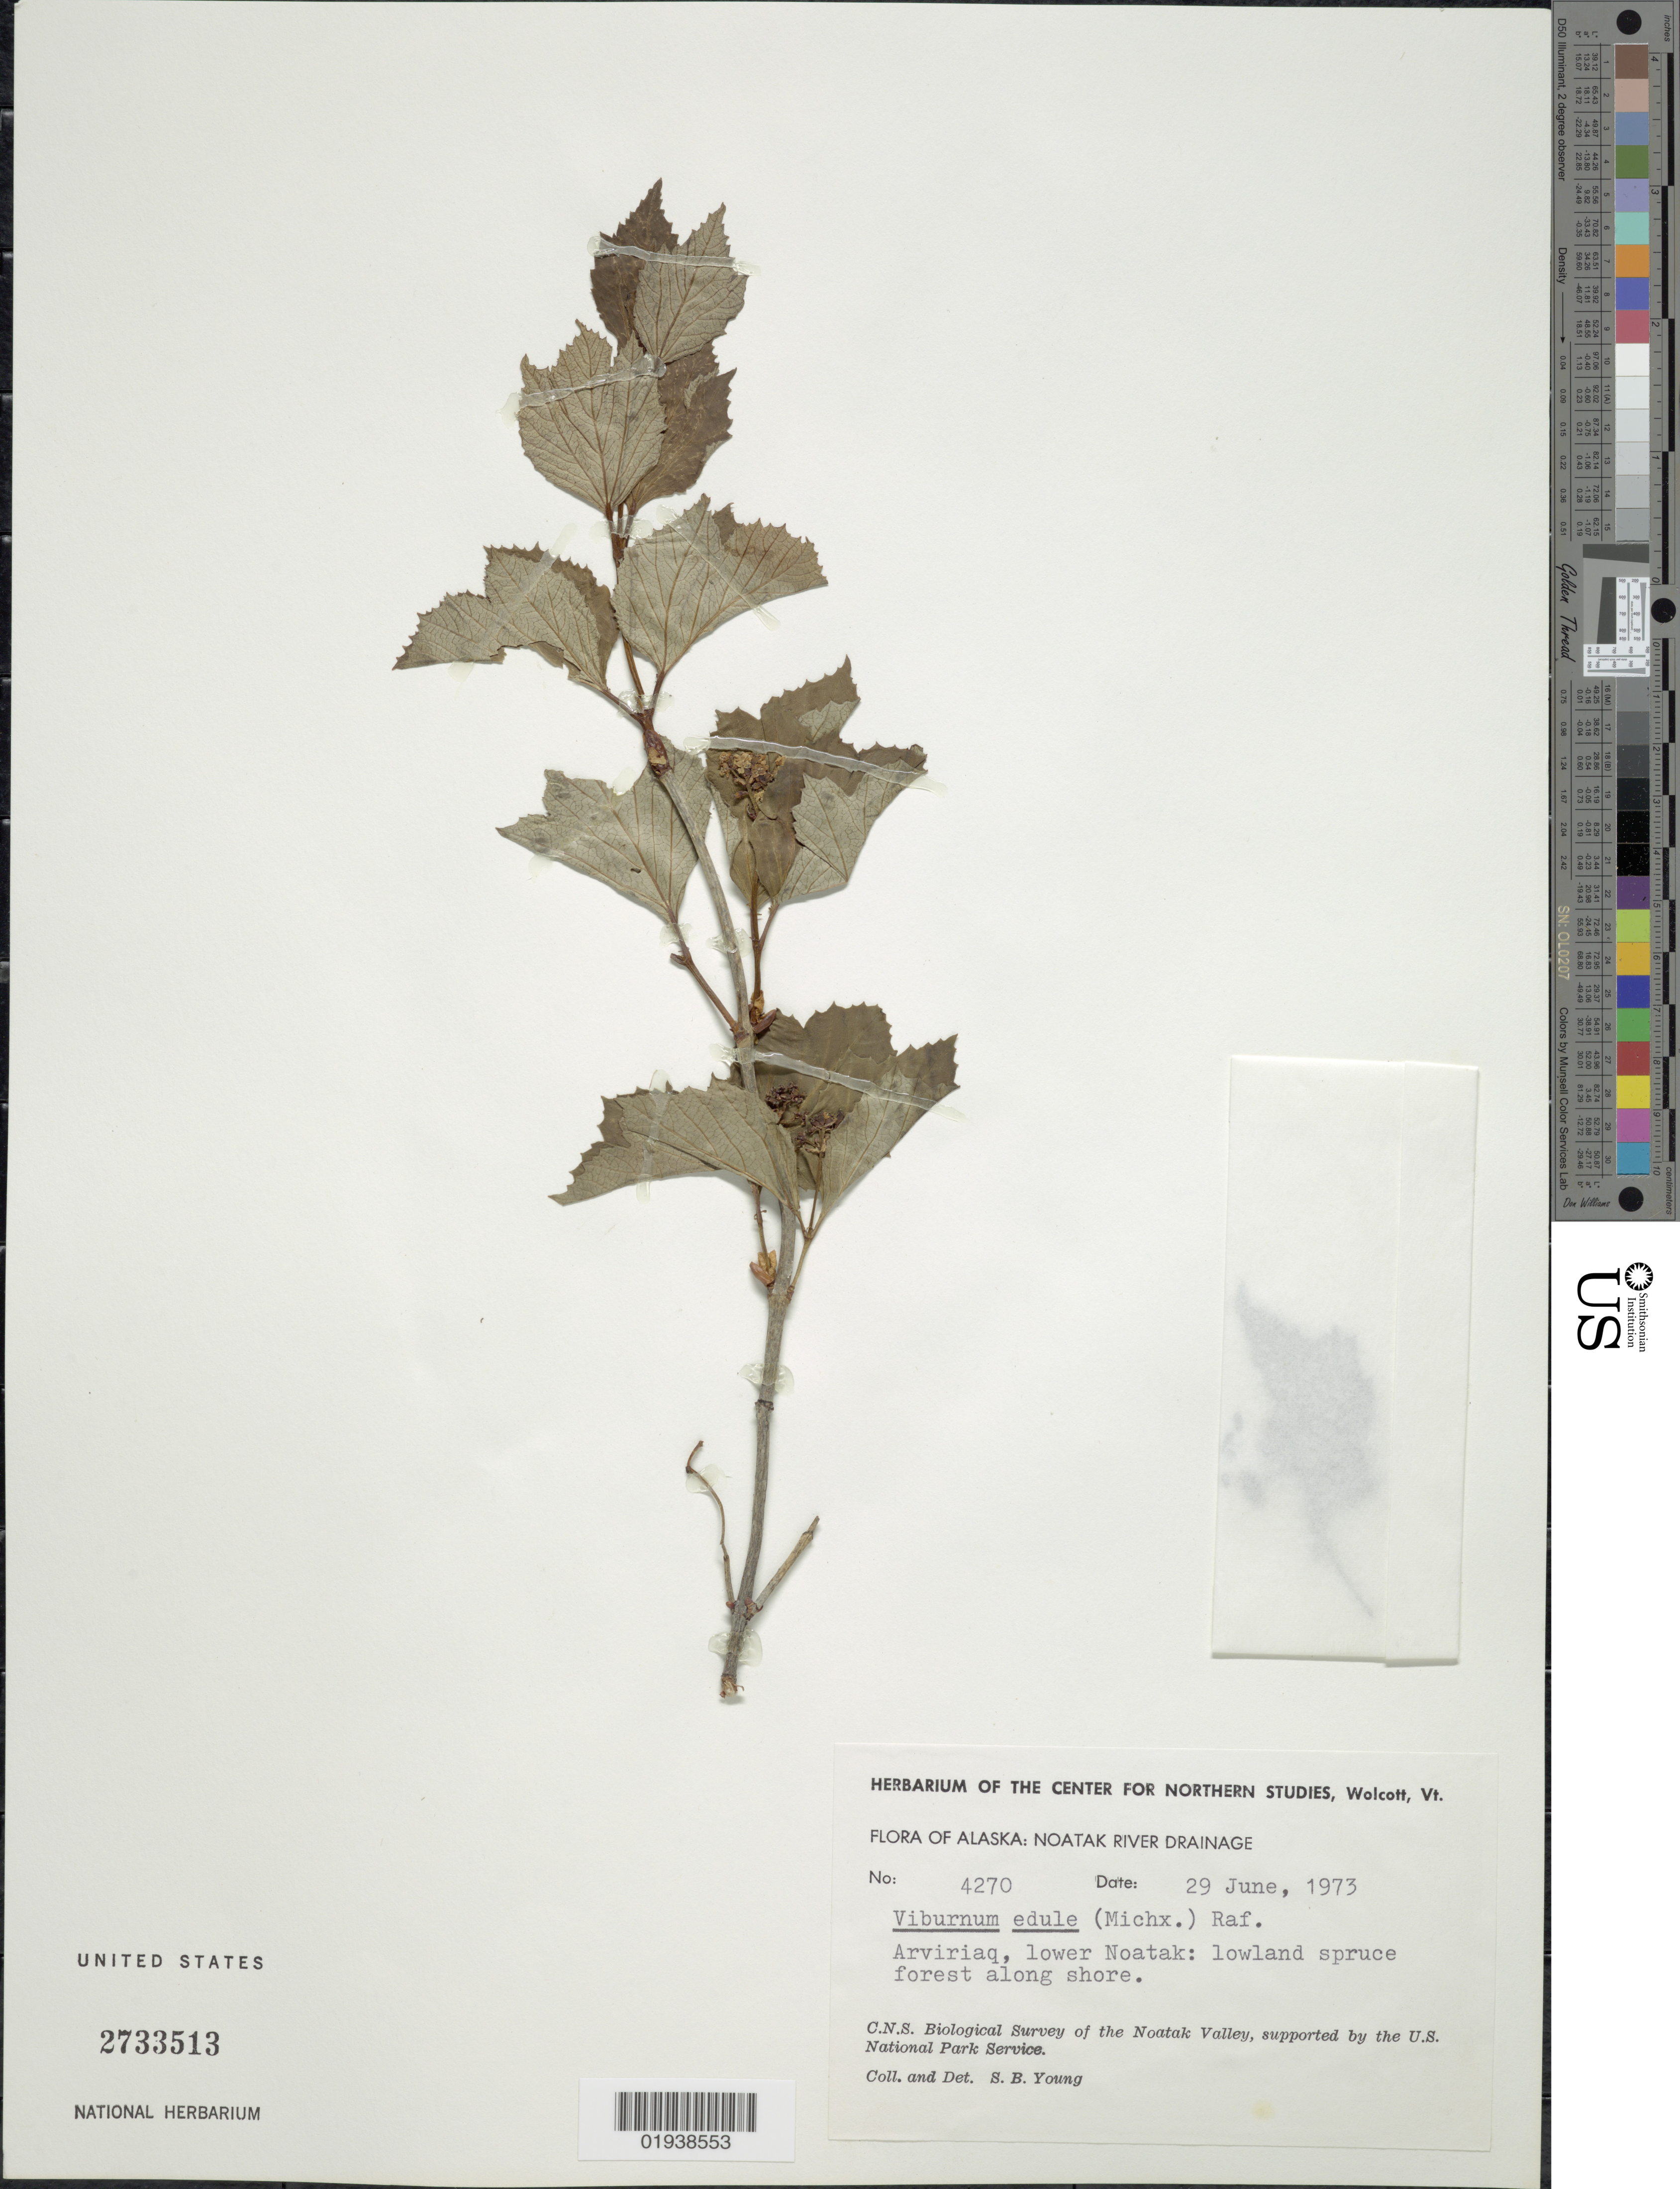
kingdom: Plantae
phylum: Tracheophyta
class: Magnoliopsida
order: Dipsacales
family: Viburnaceae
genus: Viburnum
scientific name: Viburnum edule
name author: (Michx.) Raf.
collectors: S. Young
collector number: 4270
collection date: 1973-06-29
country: United States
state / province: Alaska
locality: Noatak River Drainage, Arviriaq, lower Noatak.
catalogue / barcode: US 2733513